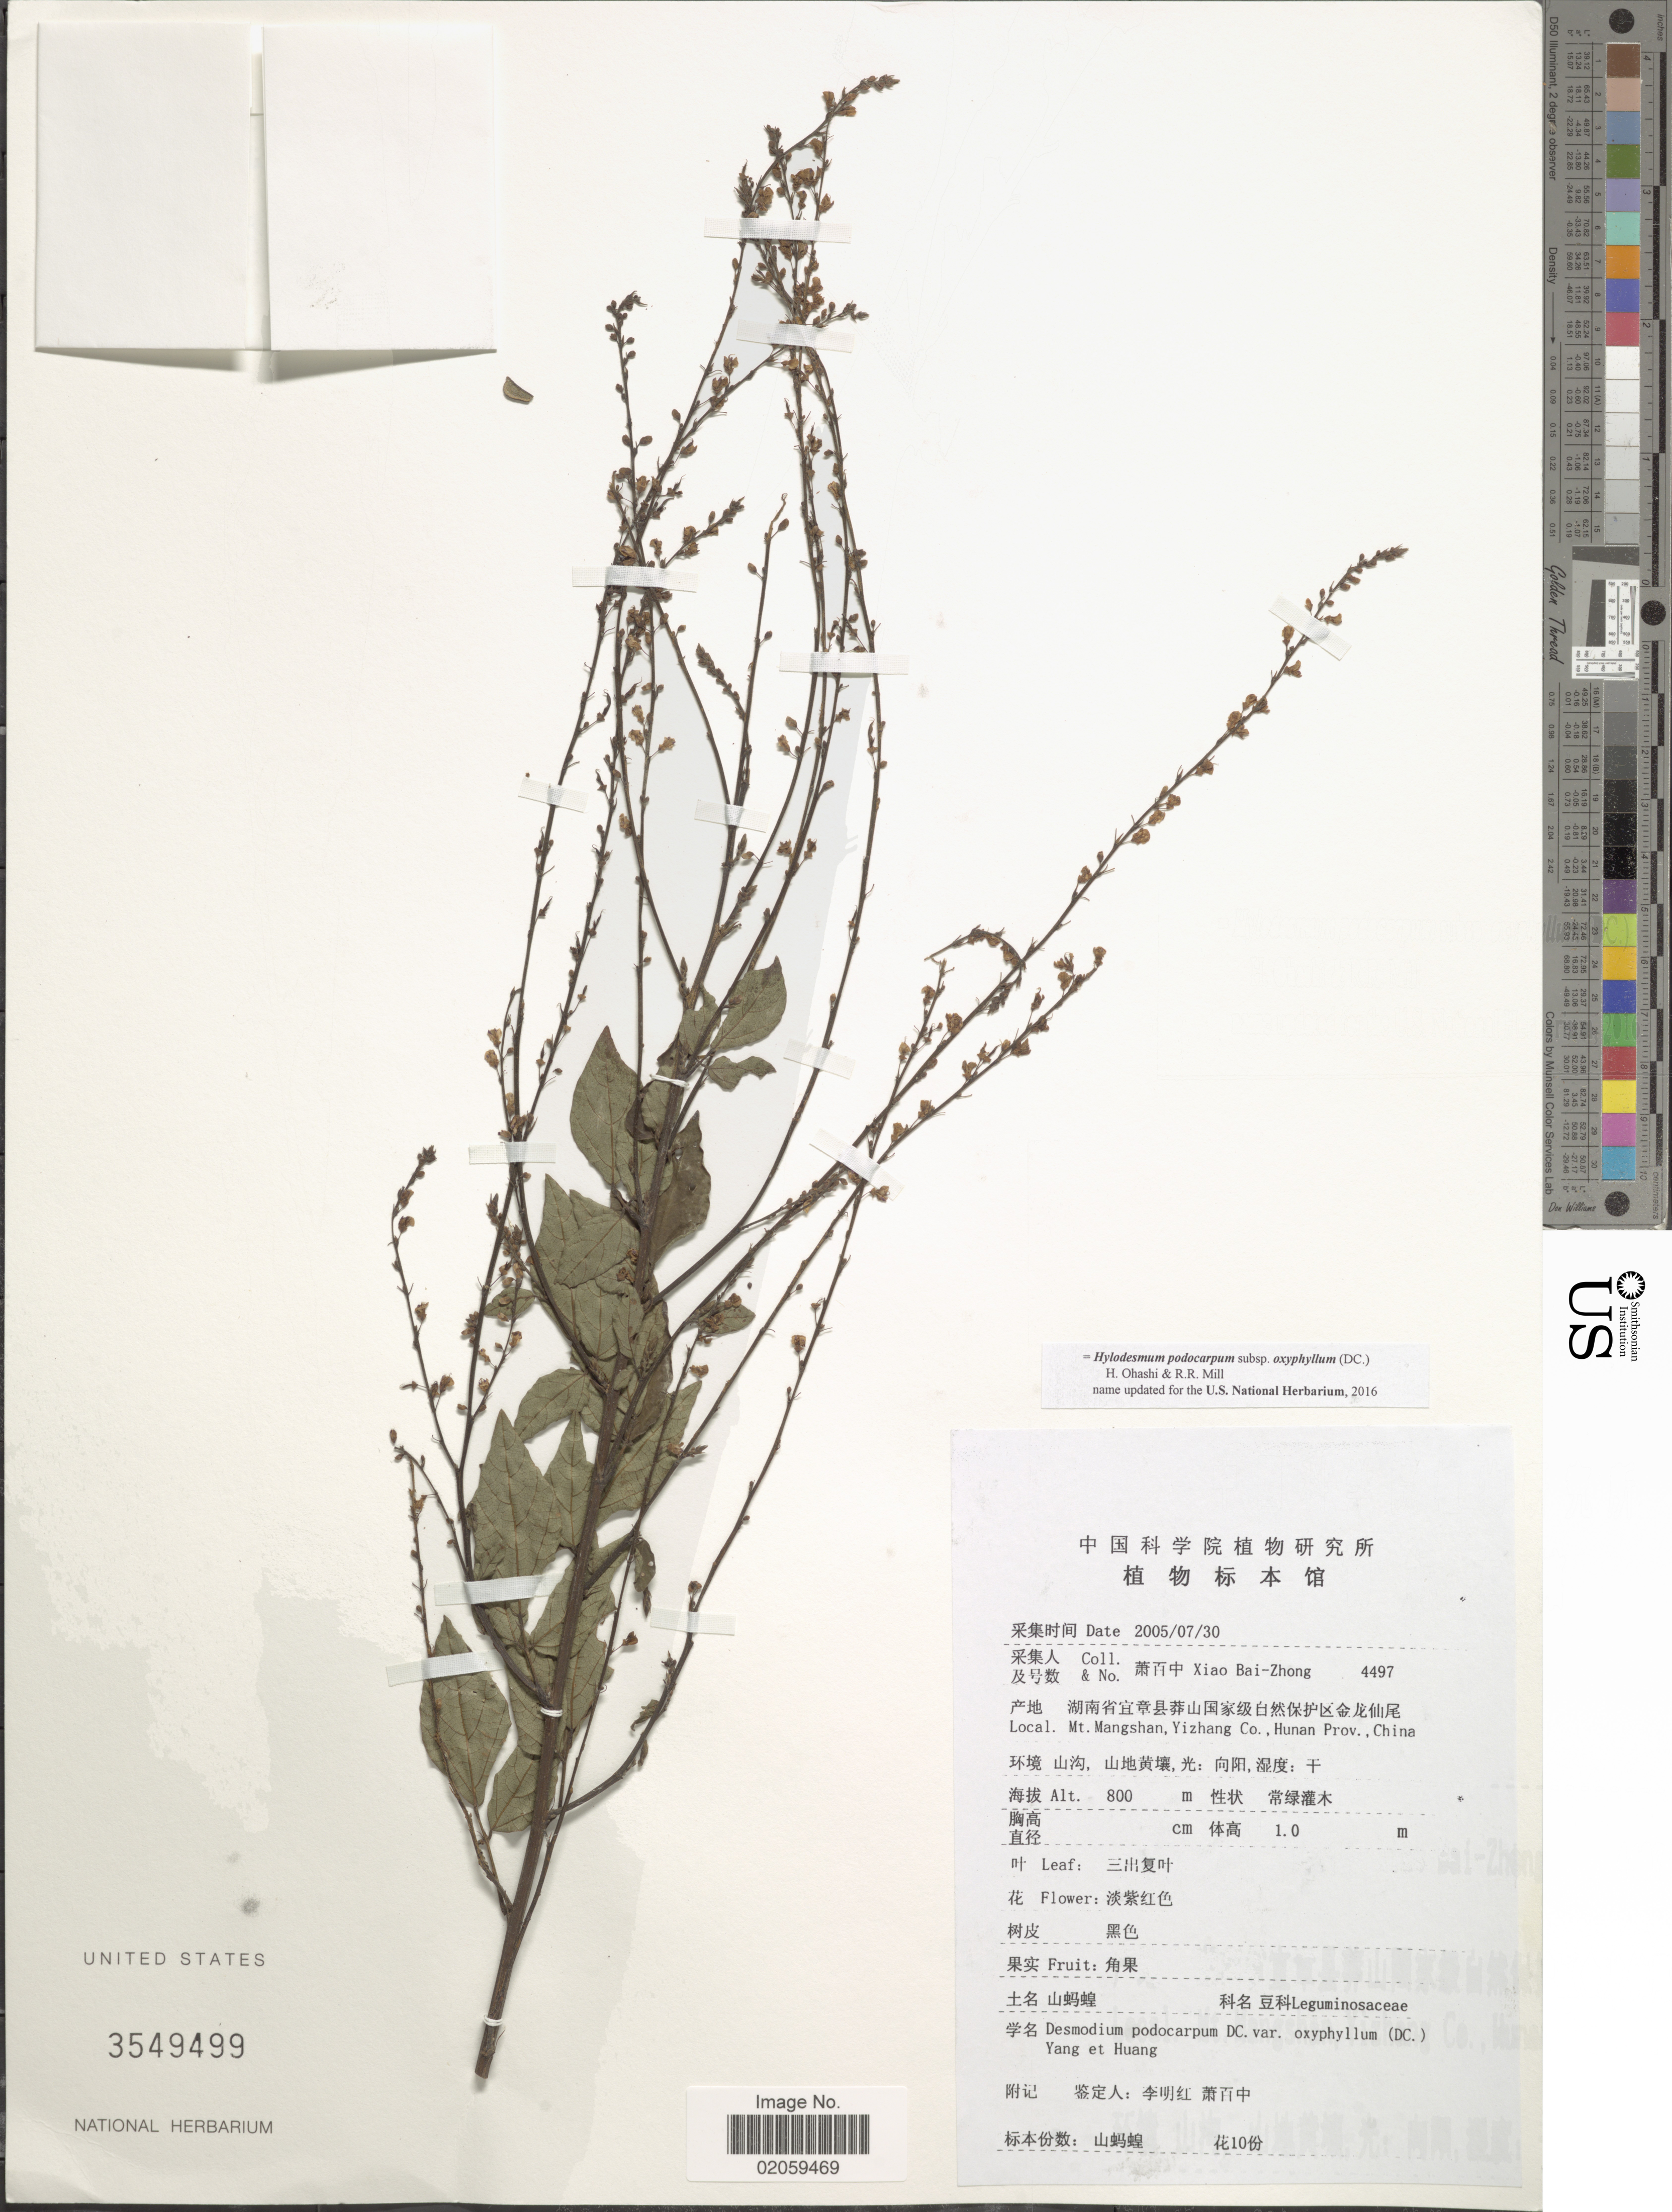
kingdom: Plantae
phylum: Tracheophyta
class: Magnoliopsida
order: Fabales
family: Fabaceae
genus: Hylodesmum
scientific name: Hylodesmum podocarpum subsp. oxyphyllum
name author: (DC.) H. Ohashi & R.R. Mill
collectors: B. Z. Xiao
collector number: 4497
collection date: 2005-07-30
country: China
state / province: Hunan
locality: Mt. Mangshan, Yizhang Co.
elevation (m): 800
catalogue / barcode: US 3549499